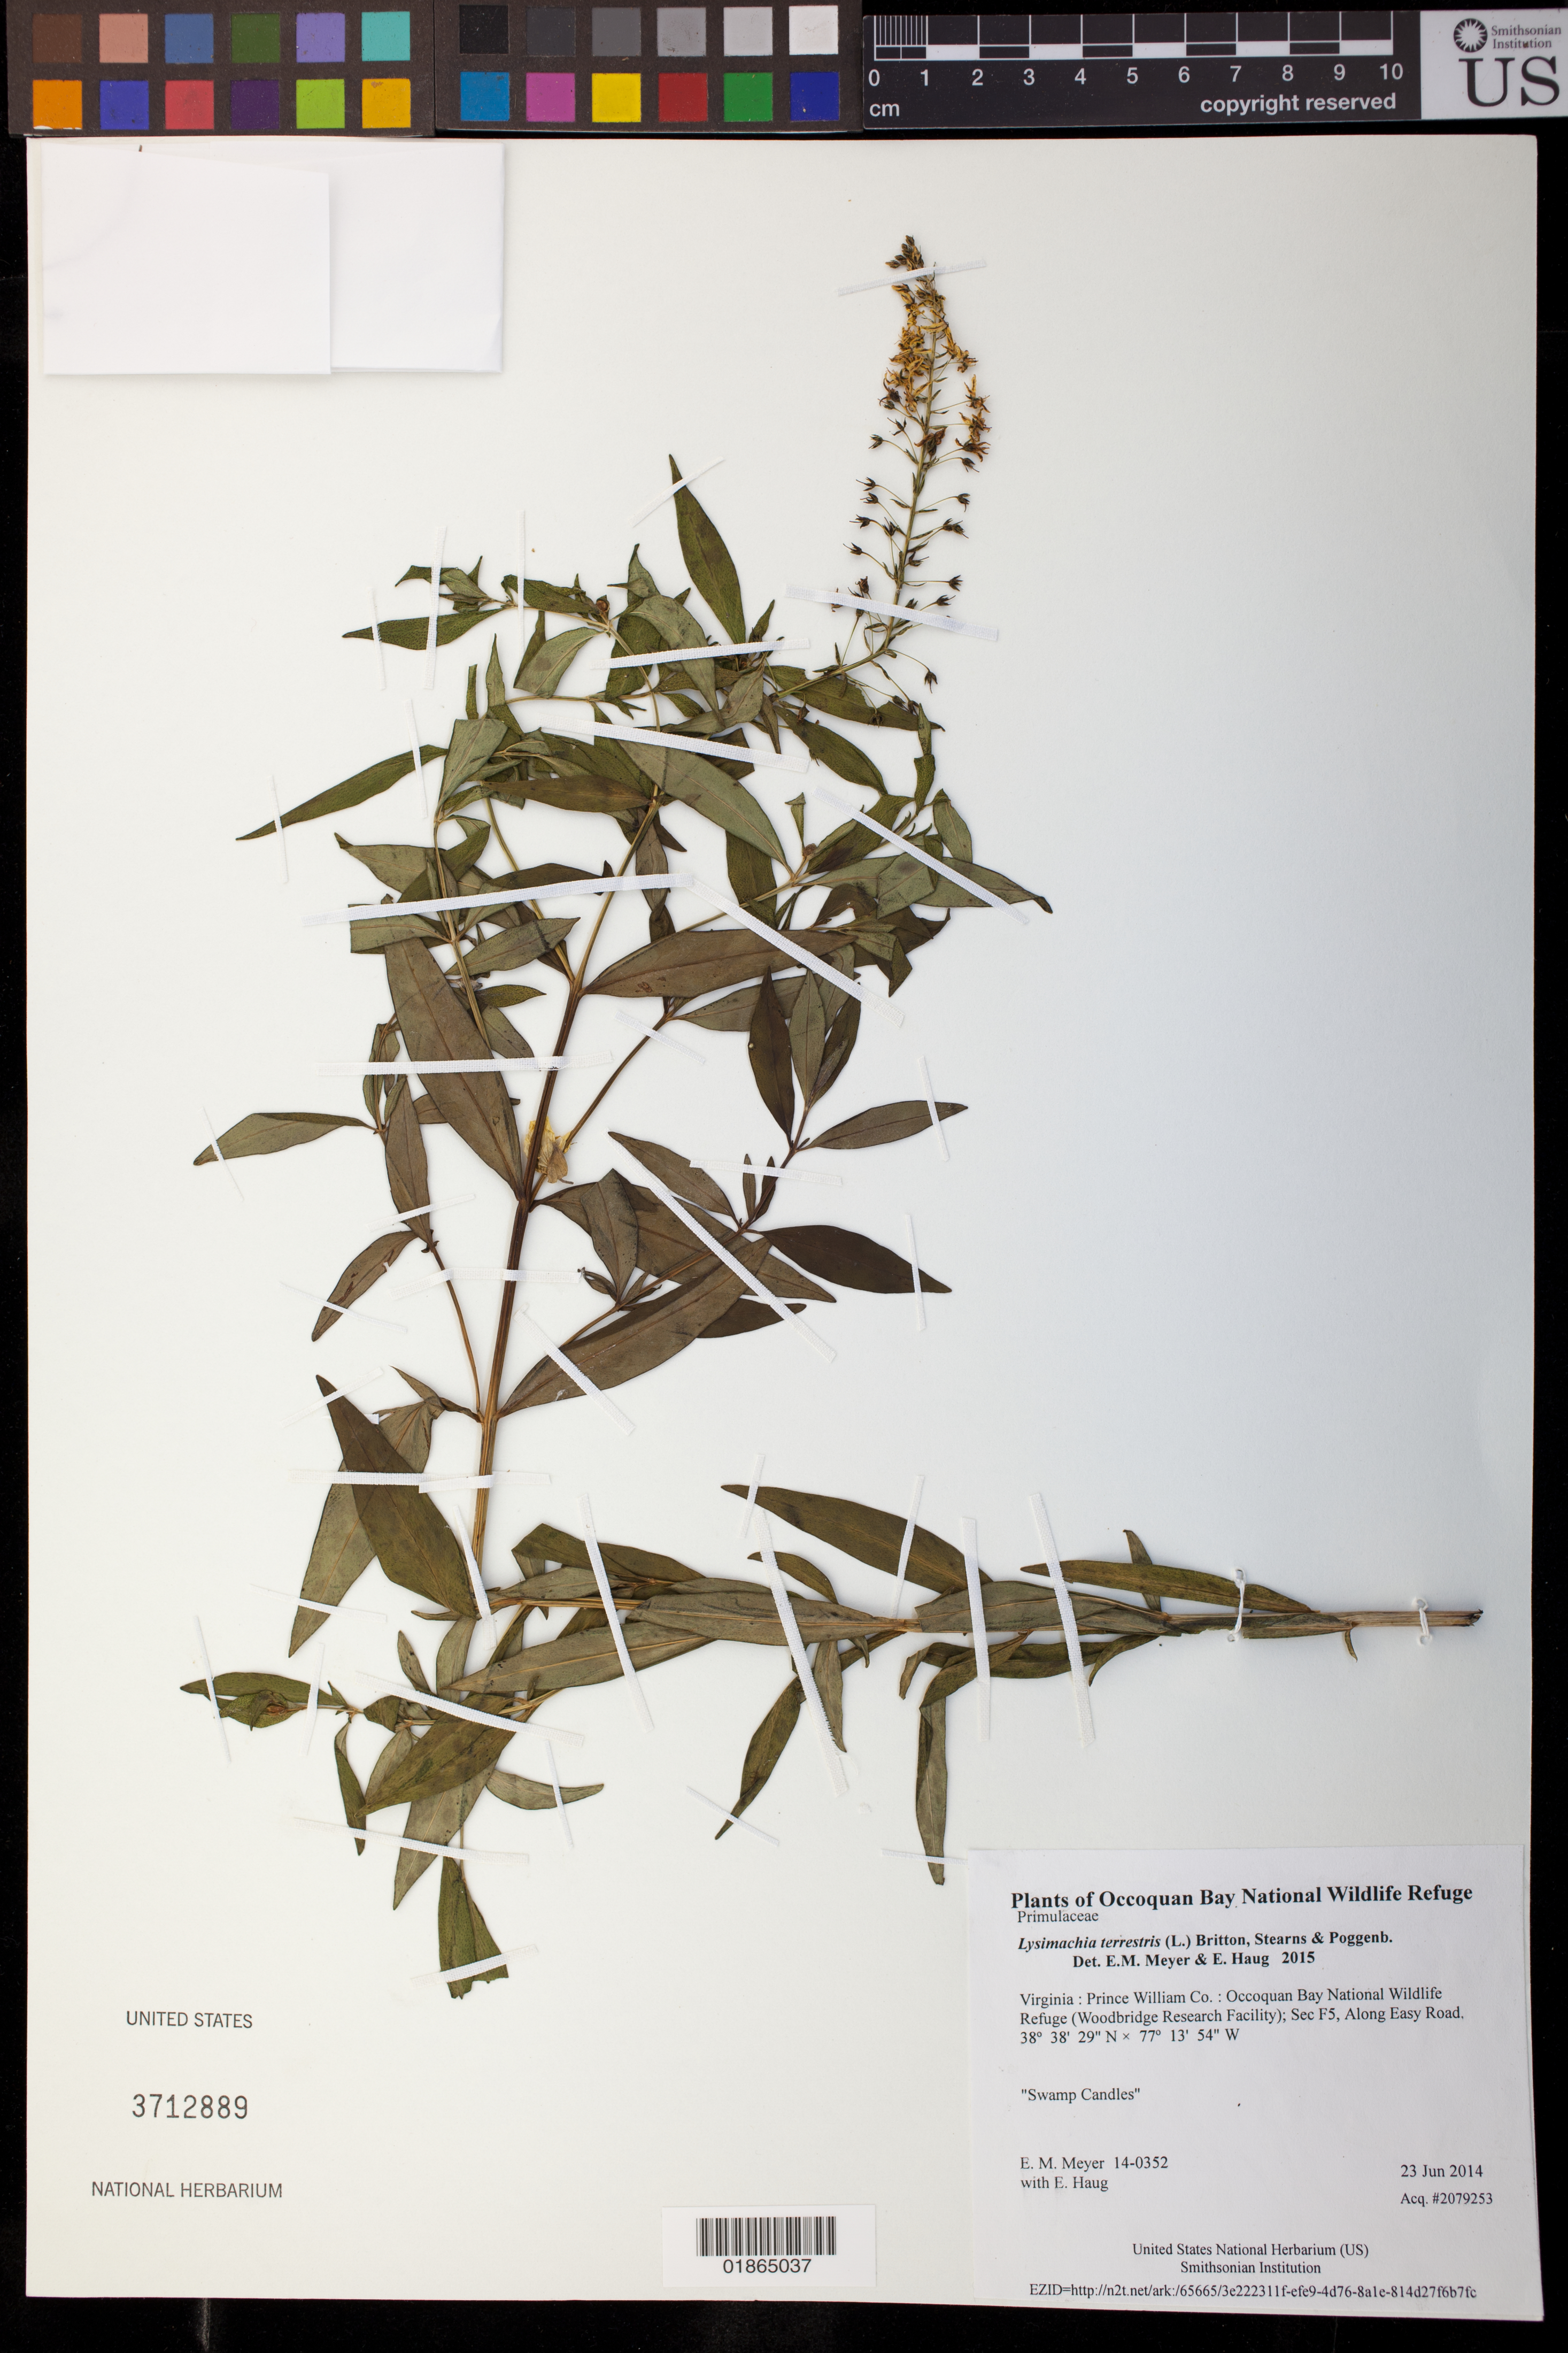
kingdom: Plantae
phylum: Tracheophyta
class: Magnoliopsida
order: Ericales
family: Primulaceae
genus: Lysimachia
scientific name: Lysimachia terrestris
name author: (L.) Britton, Stearns & Poggenb.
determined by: Meyer, E. M.; Haug, E.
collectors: E. M. Meyer & E. Haug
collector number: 14-0352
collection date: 2014-06-23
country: United States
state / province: Virginia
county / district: Prince William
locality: Occoquan Bay National Wildlife Refuge (Woodbridge Research Facility); Sec F5, Along Easy Road.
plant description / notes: Swamp Candles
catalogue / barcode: US 3712889